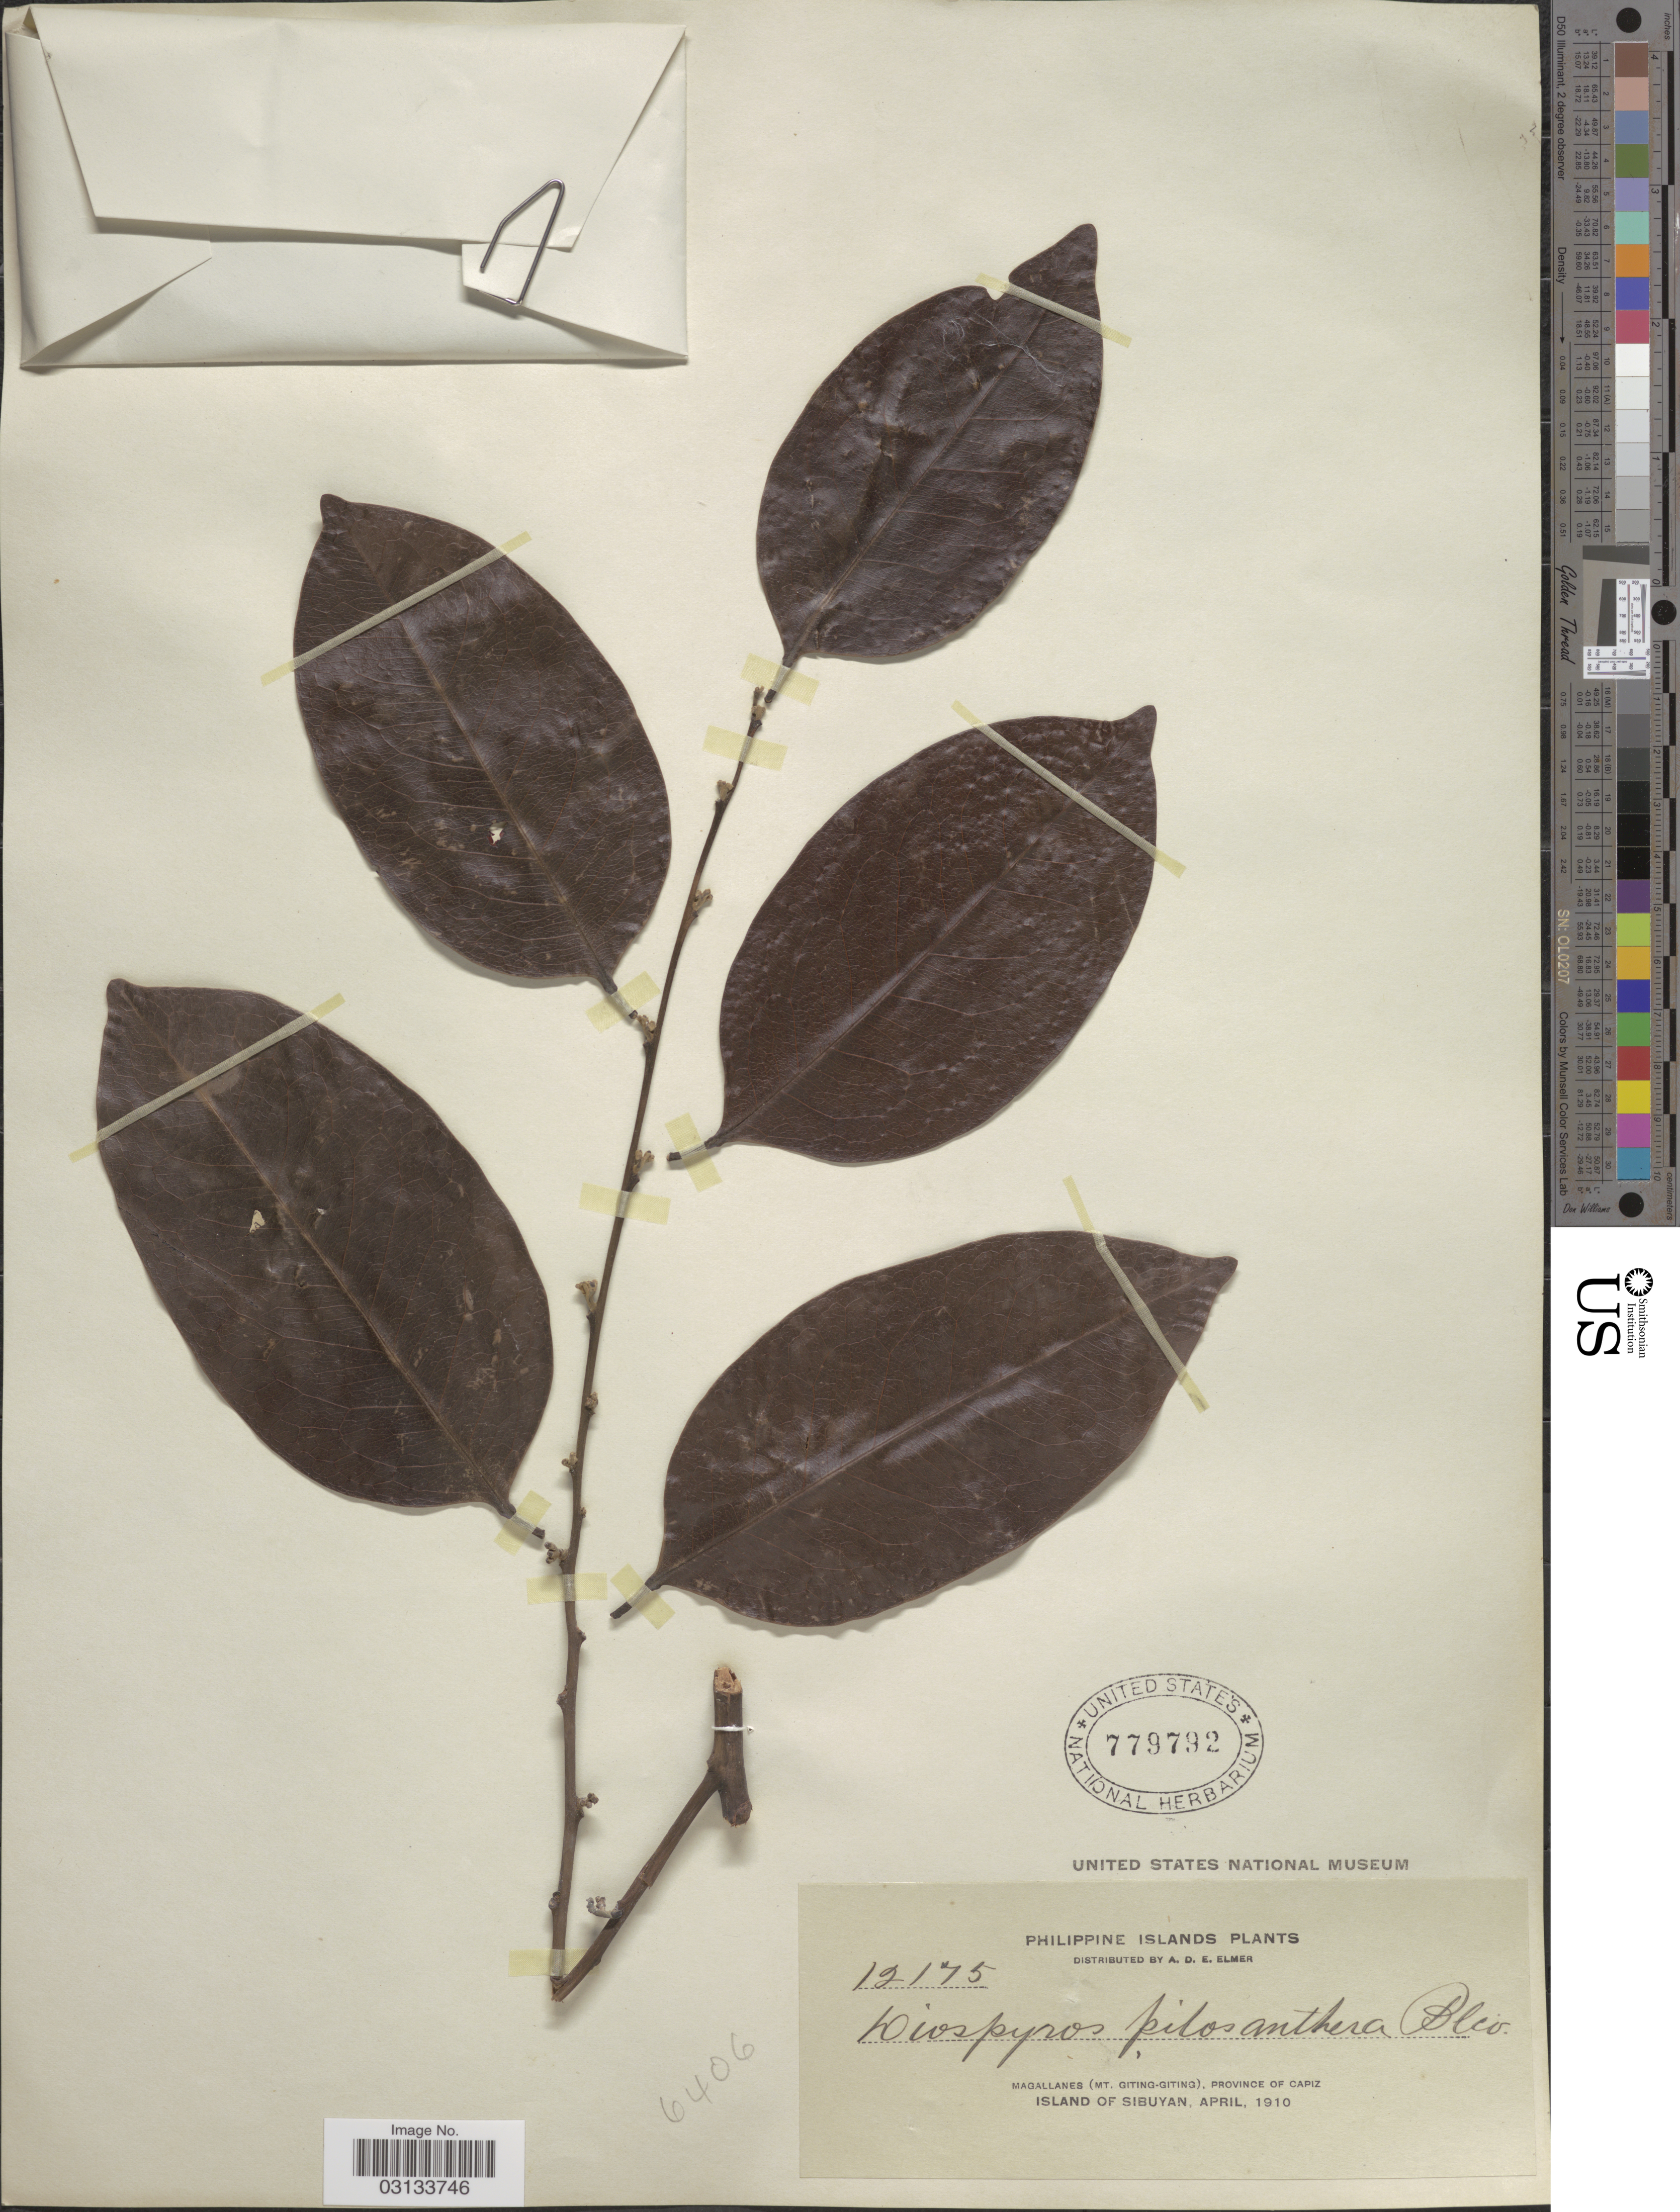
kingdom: Plantae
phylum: Tracheophyta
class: Magnoliopsida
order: Ericales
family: Ebenaceae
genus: Diospyros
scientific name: Diospyros pilosanthera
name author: Blanco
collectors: A. D. E. Elmer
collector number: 12175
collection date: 1910-10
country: Philippines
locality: Philippine Islands. Magallanes (Mt. Giting-Giting), Province of Capiz. Island of Sibuyan.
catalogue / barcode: US 779792